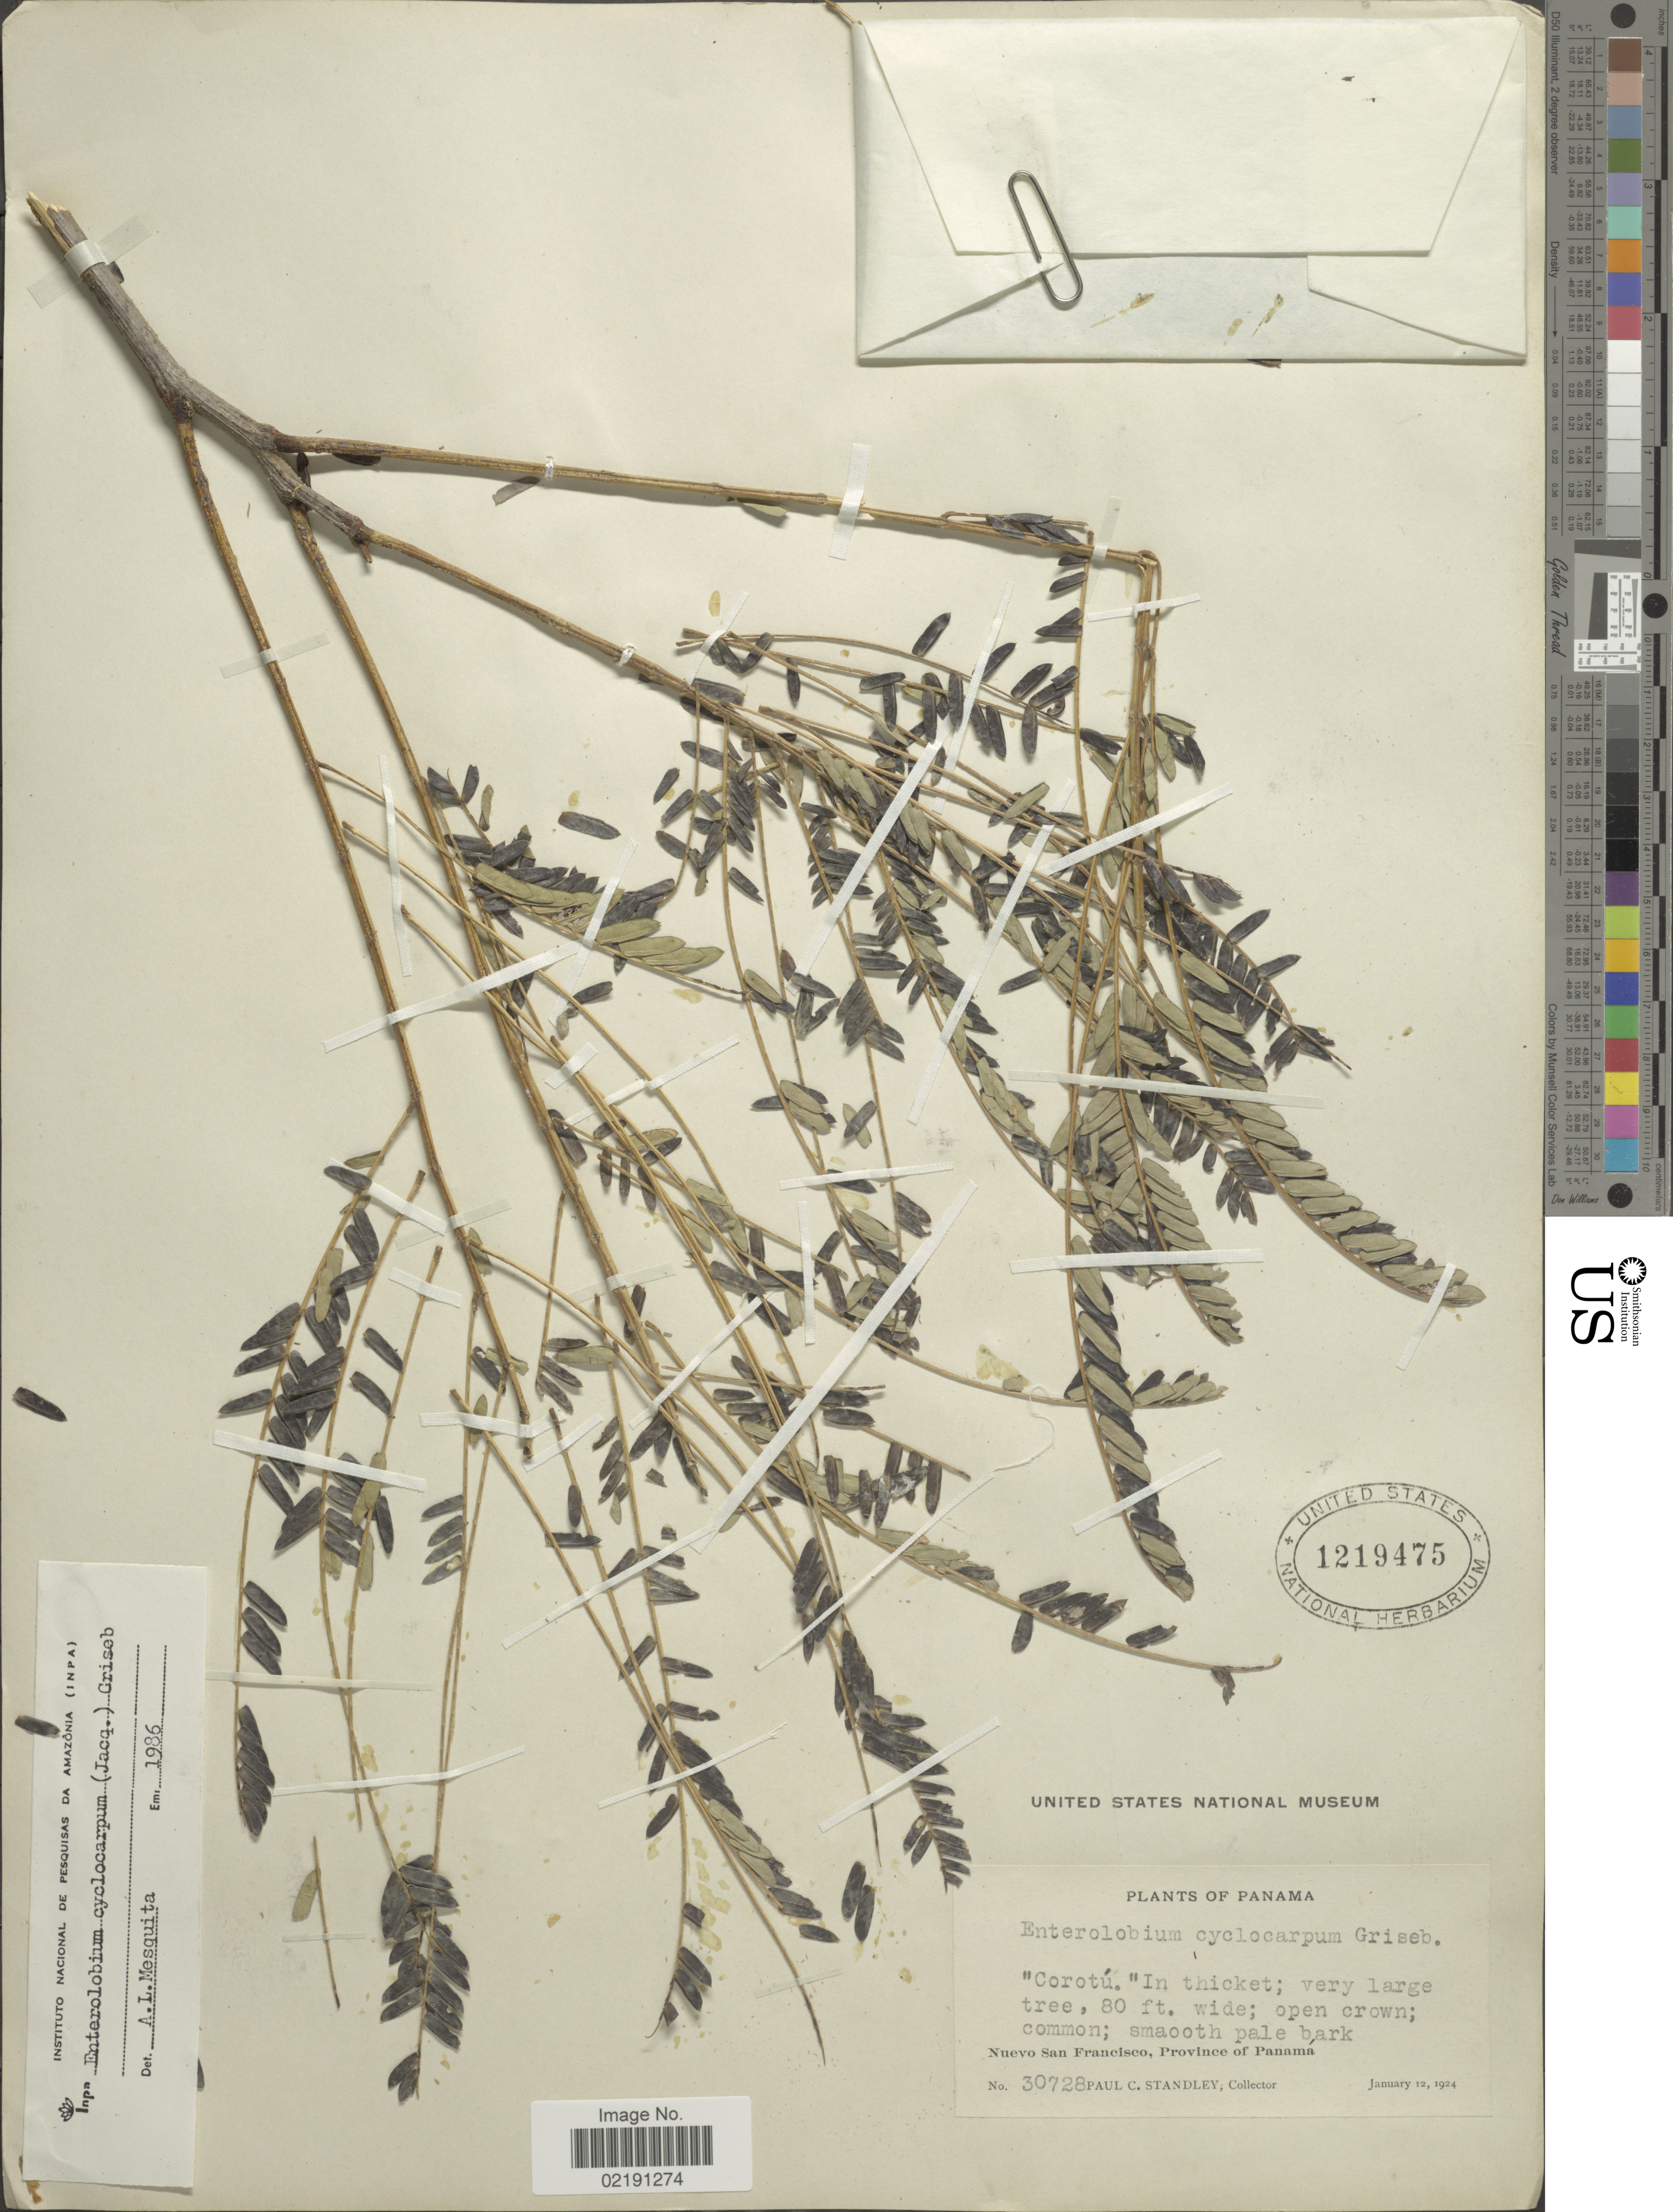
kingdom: Plantae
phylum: Tracheophyta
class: Magnoliopsida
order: Fabales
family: Fabaceae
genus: Enterolobium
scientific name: Enterolobium cyclocarpum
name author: (Jacq.) Griseb.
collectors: P. C. Standley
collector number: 30728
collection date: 1924-01-12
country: Panama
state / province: Panamá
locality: Nuevo San Francisco, Province of Panama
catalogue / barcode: US 1219475